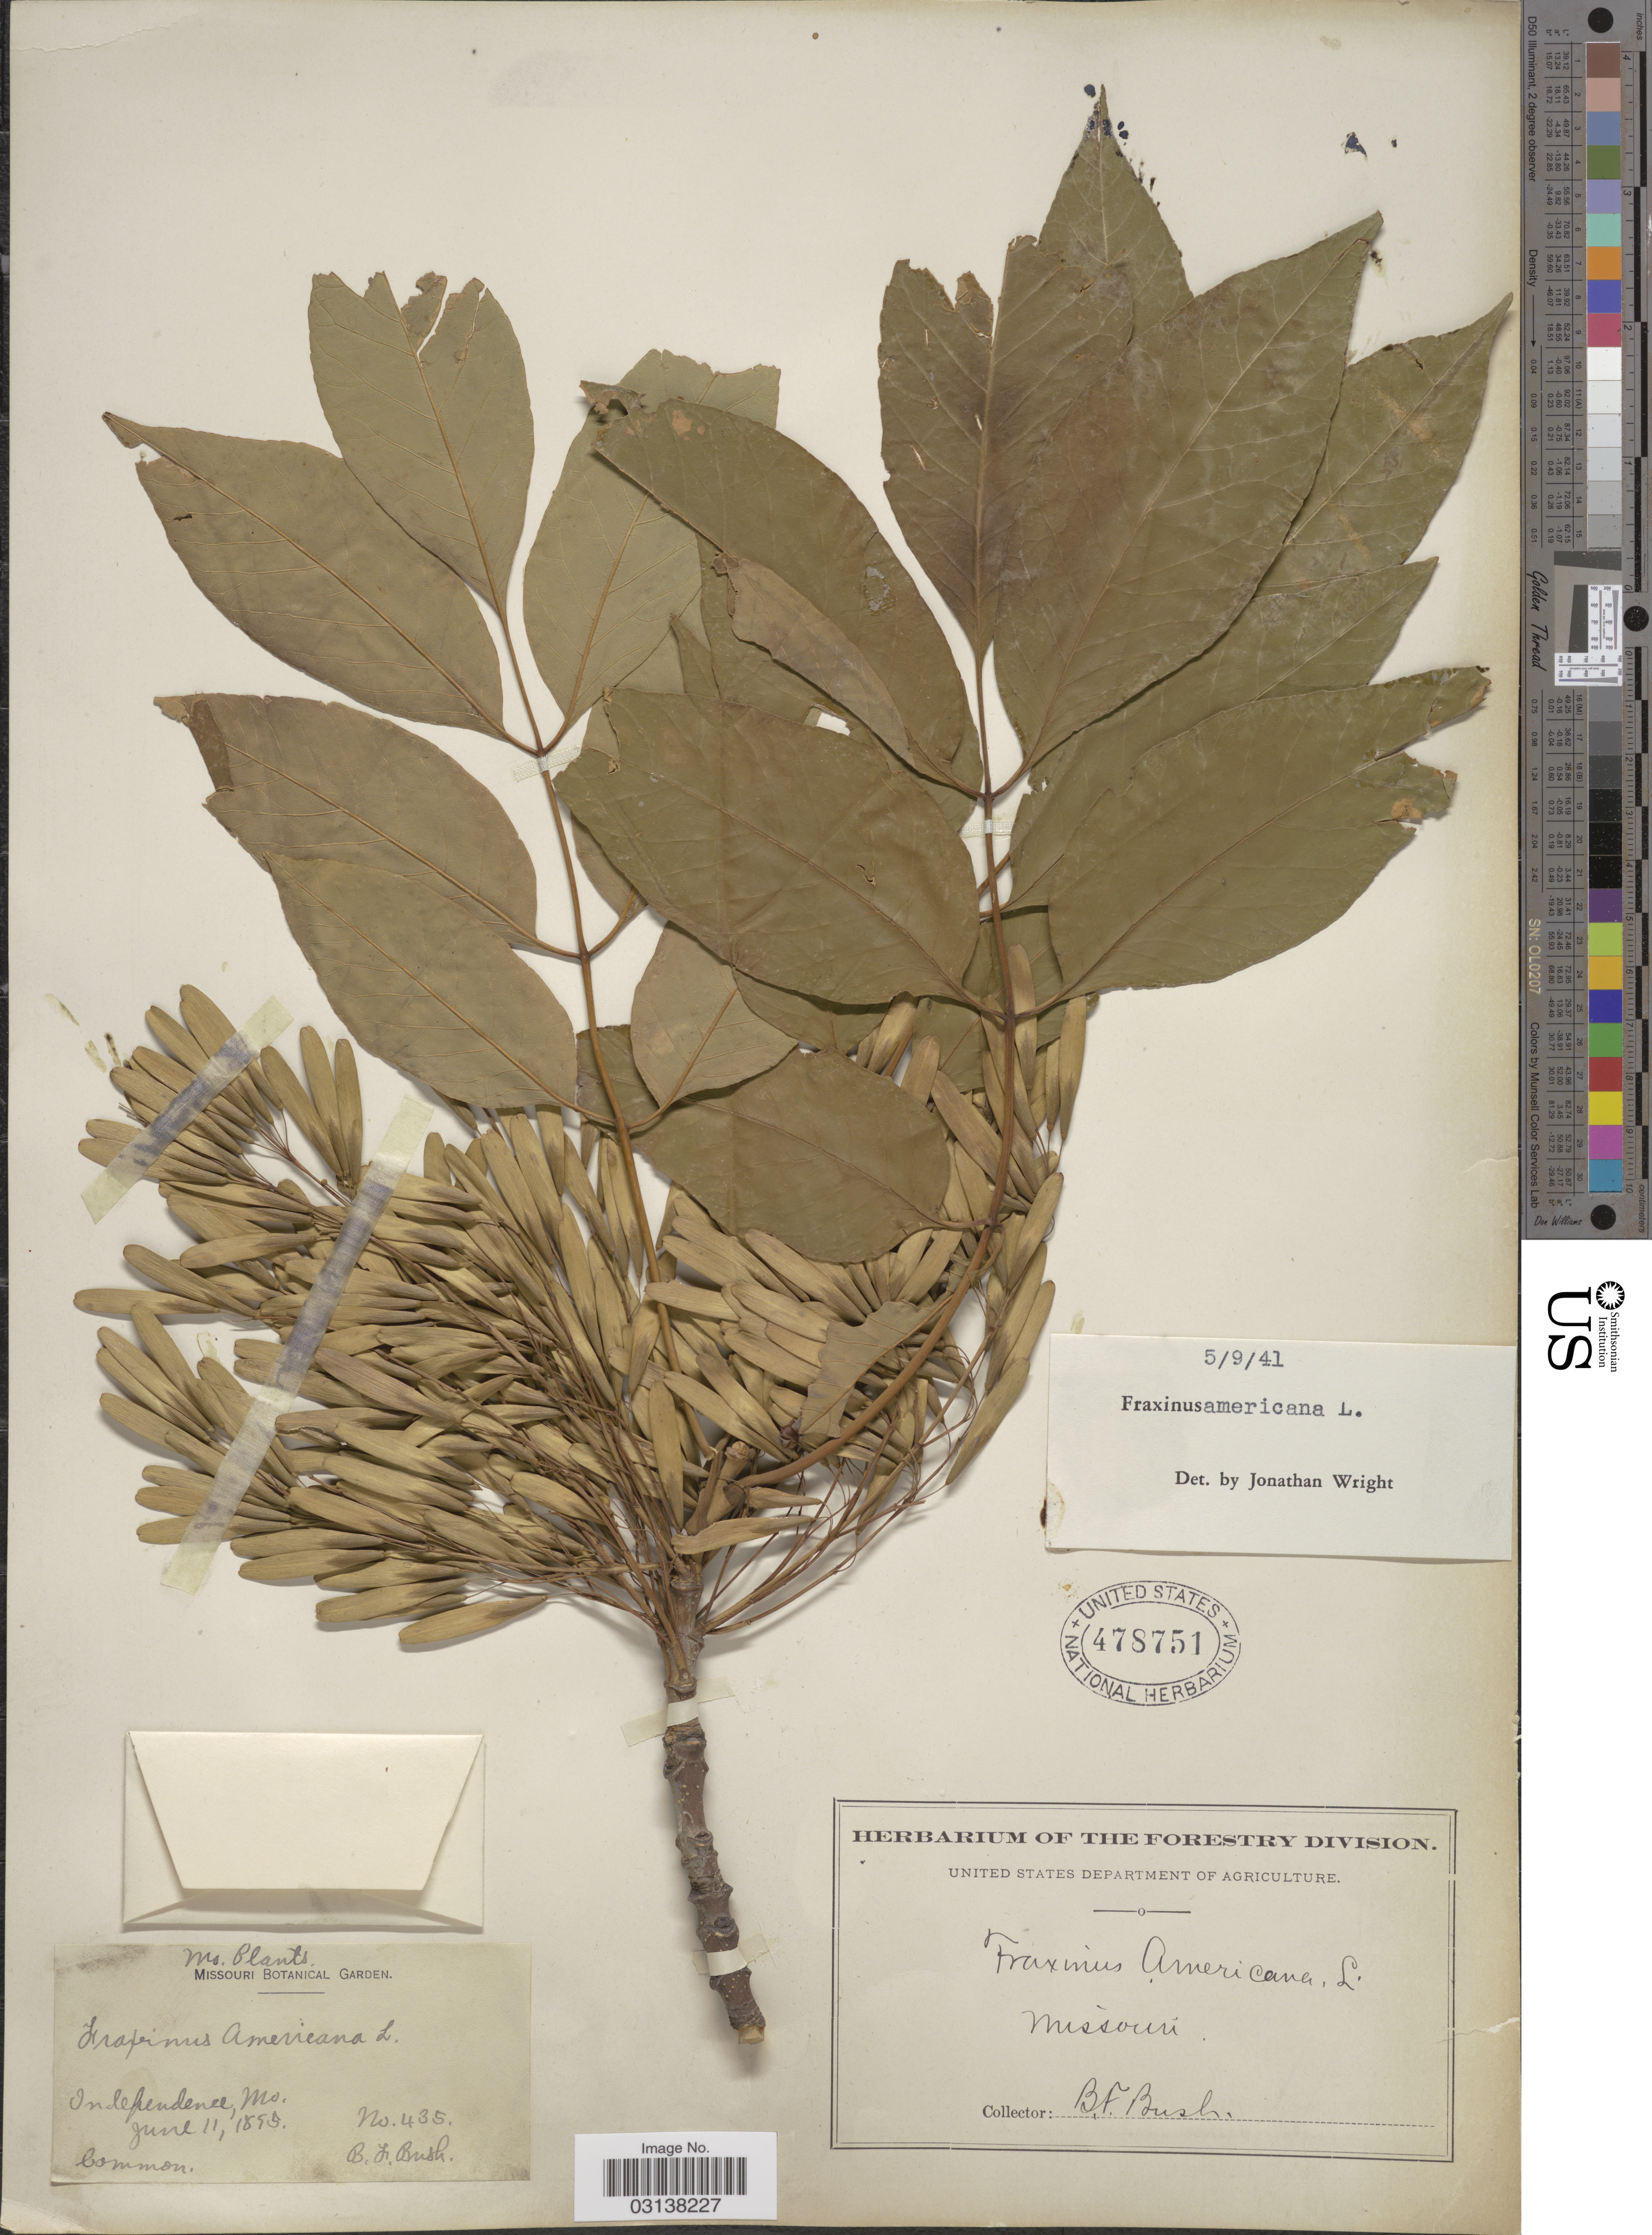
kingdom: Plantae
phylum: Tracheophyta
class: Magnoliopsida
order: Lamiales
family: Oleaceae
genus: Fraxinus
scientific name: Fraxinus americana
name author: L.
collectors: B. F. Bush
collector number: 435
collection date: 1895-06-11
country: United States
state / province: Missouri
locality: Independence.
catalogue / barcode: US 478751